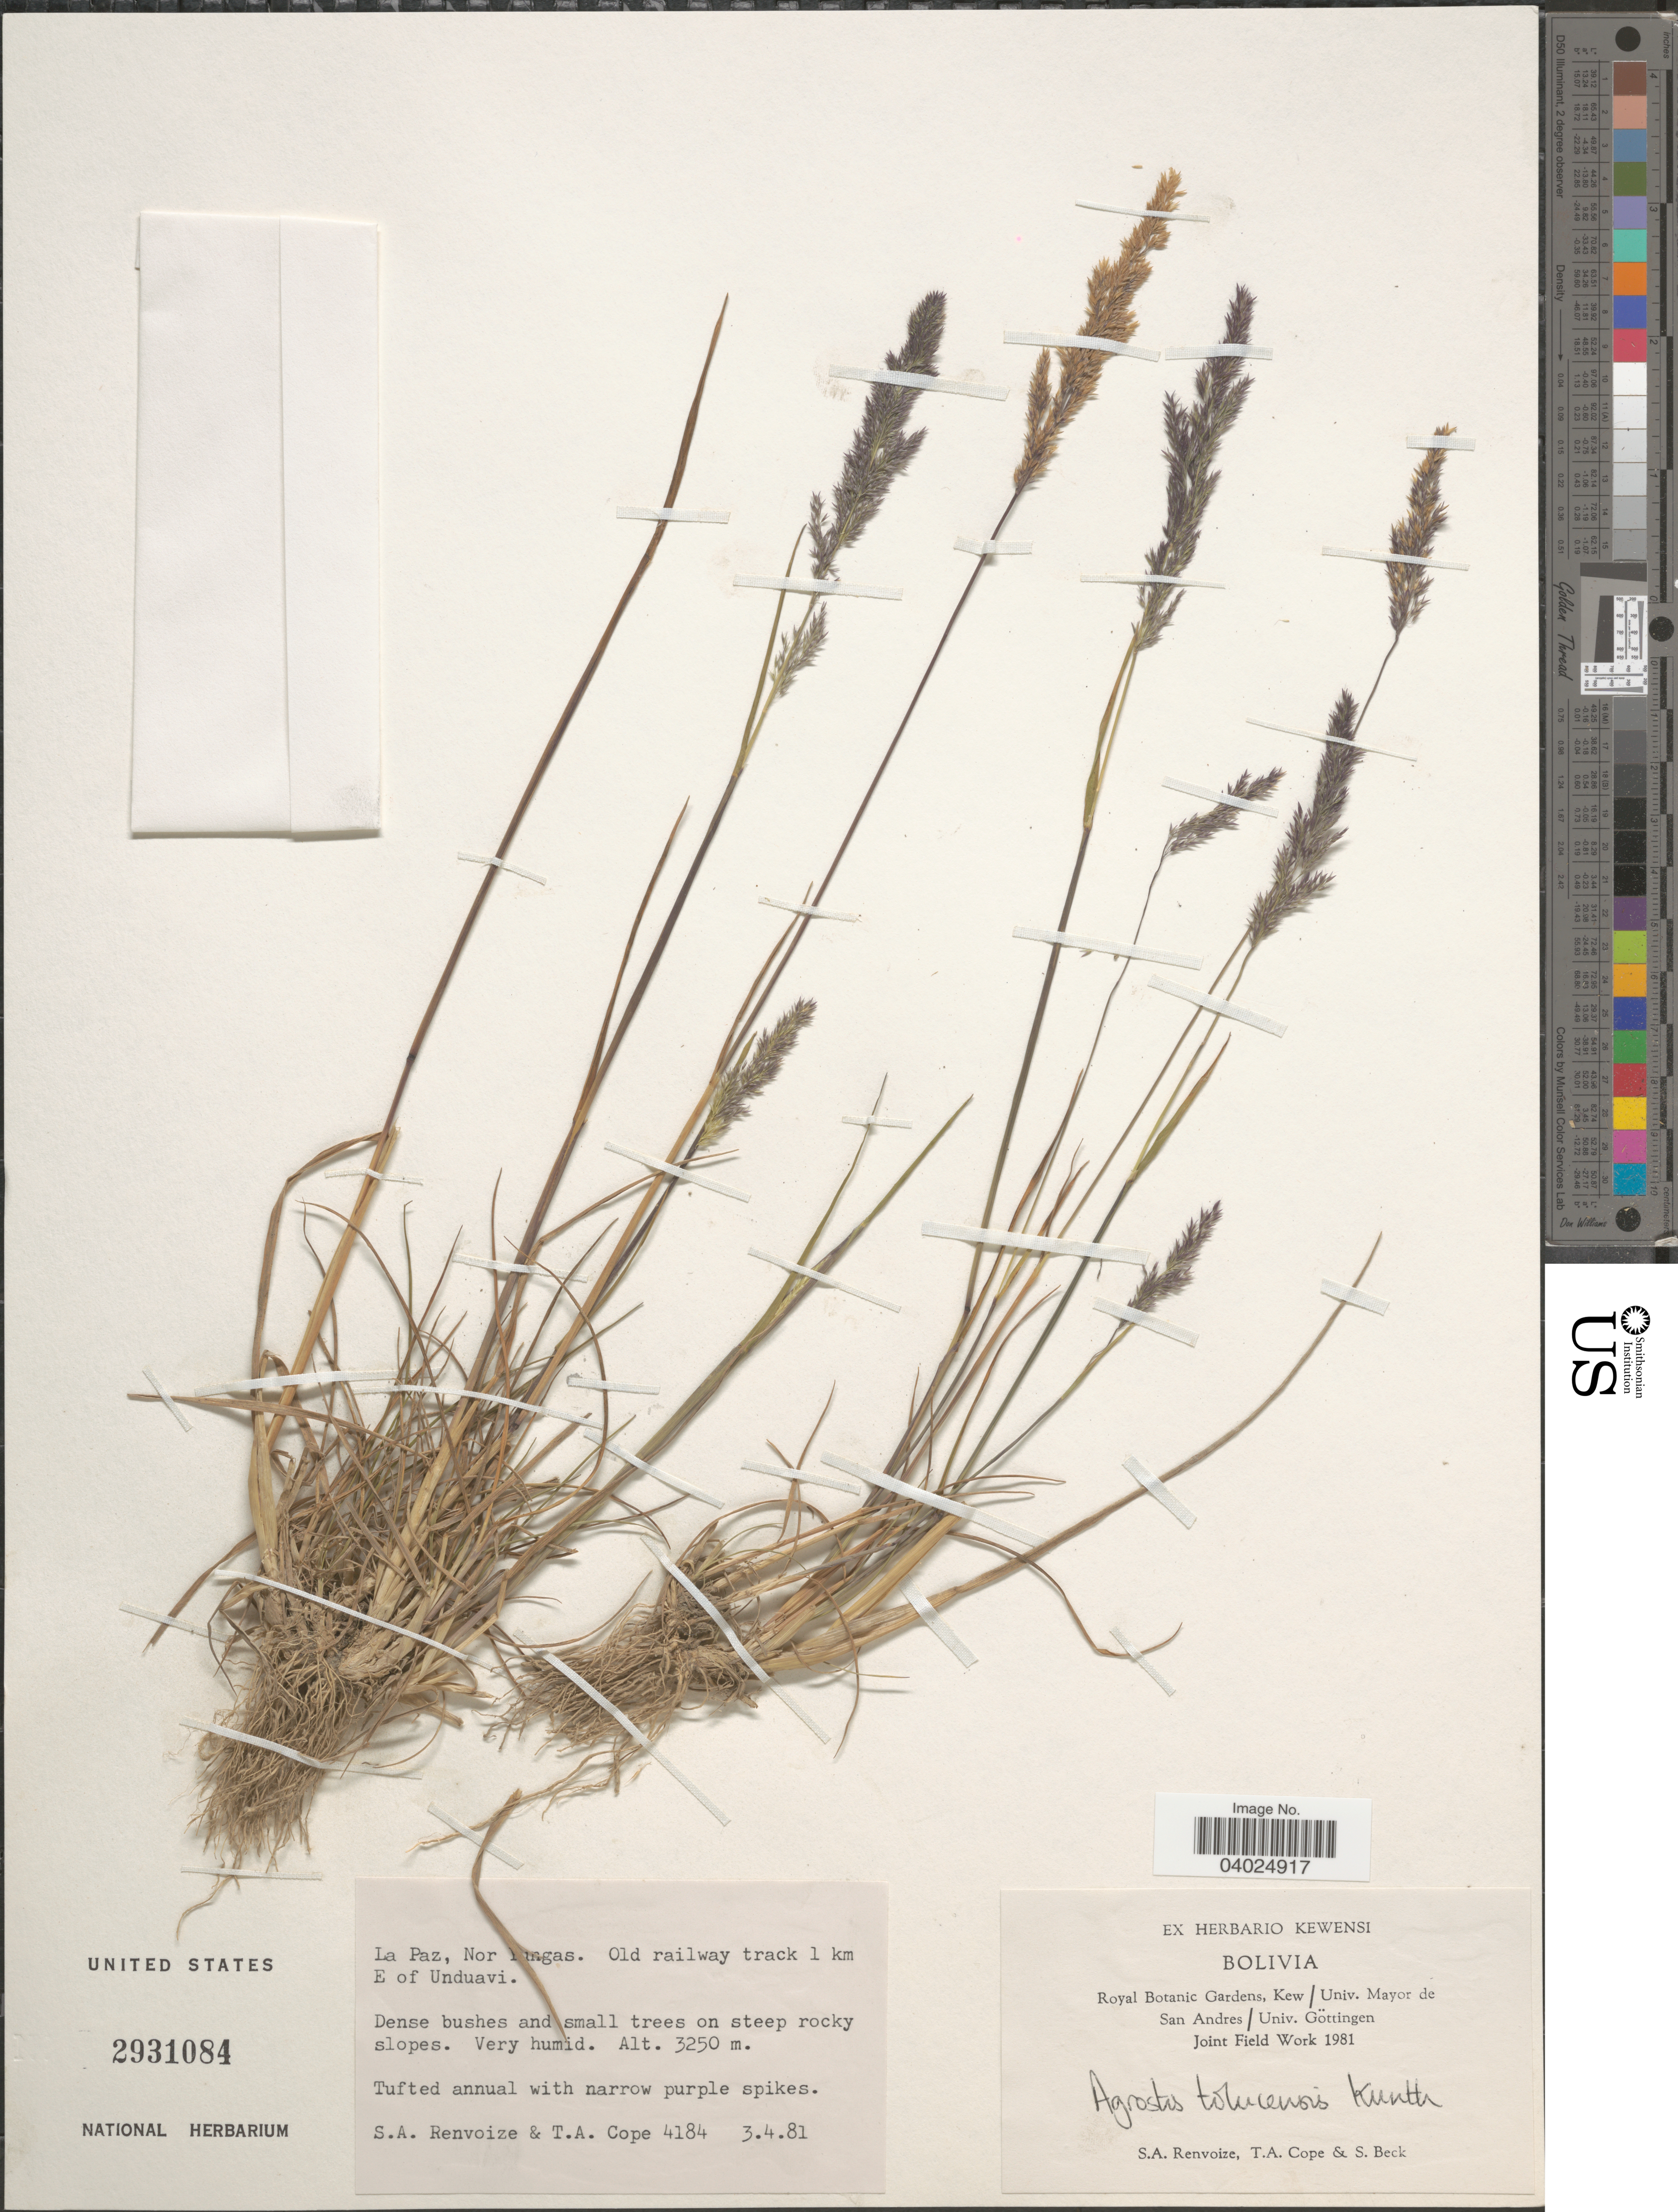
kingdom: Plantae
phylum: Tracheophyta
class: Liliopsida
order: Poales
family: Poaceae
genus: Agrostis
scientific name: Agrostis tolucensis Kunth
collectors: S. A. Renvoize, T. A. Cope & S. G. Beck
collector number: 4184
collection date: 1981-04-03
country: Bolivia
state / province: La Paz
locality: Nor Yungas. Old railway track 1 km E of Unduavi.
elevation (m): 3250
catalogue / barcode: US 2931084